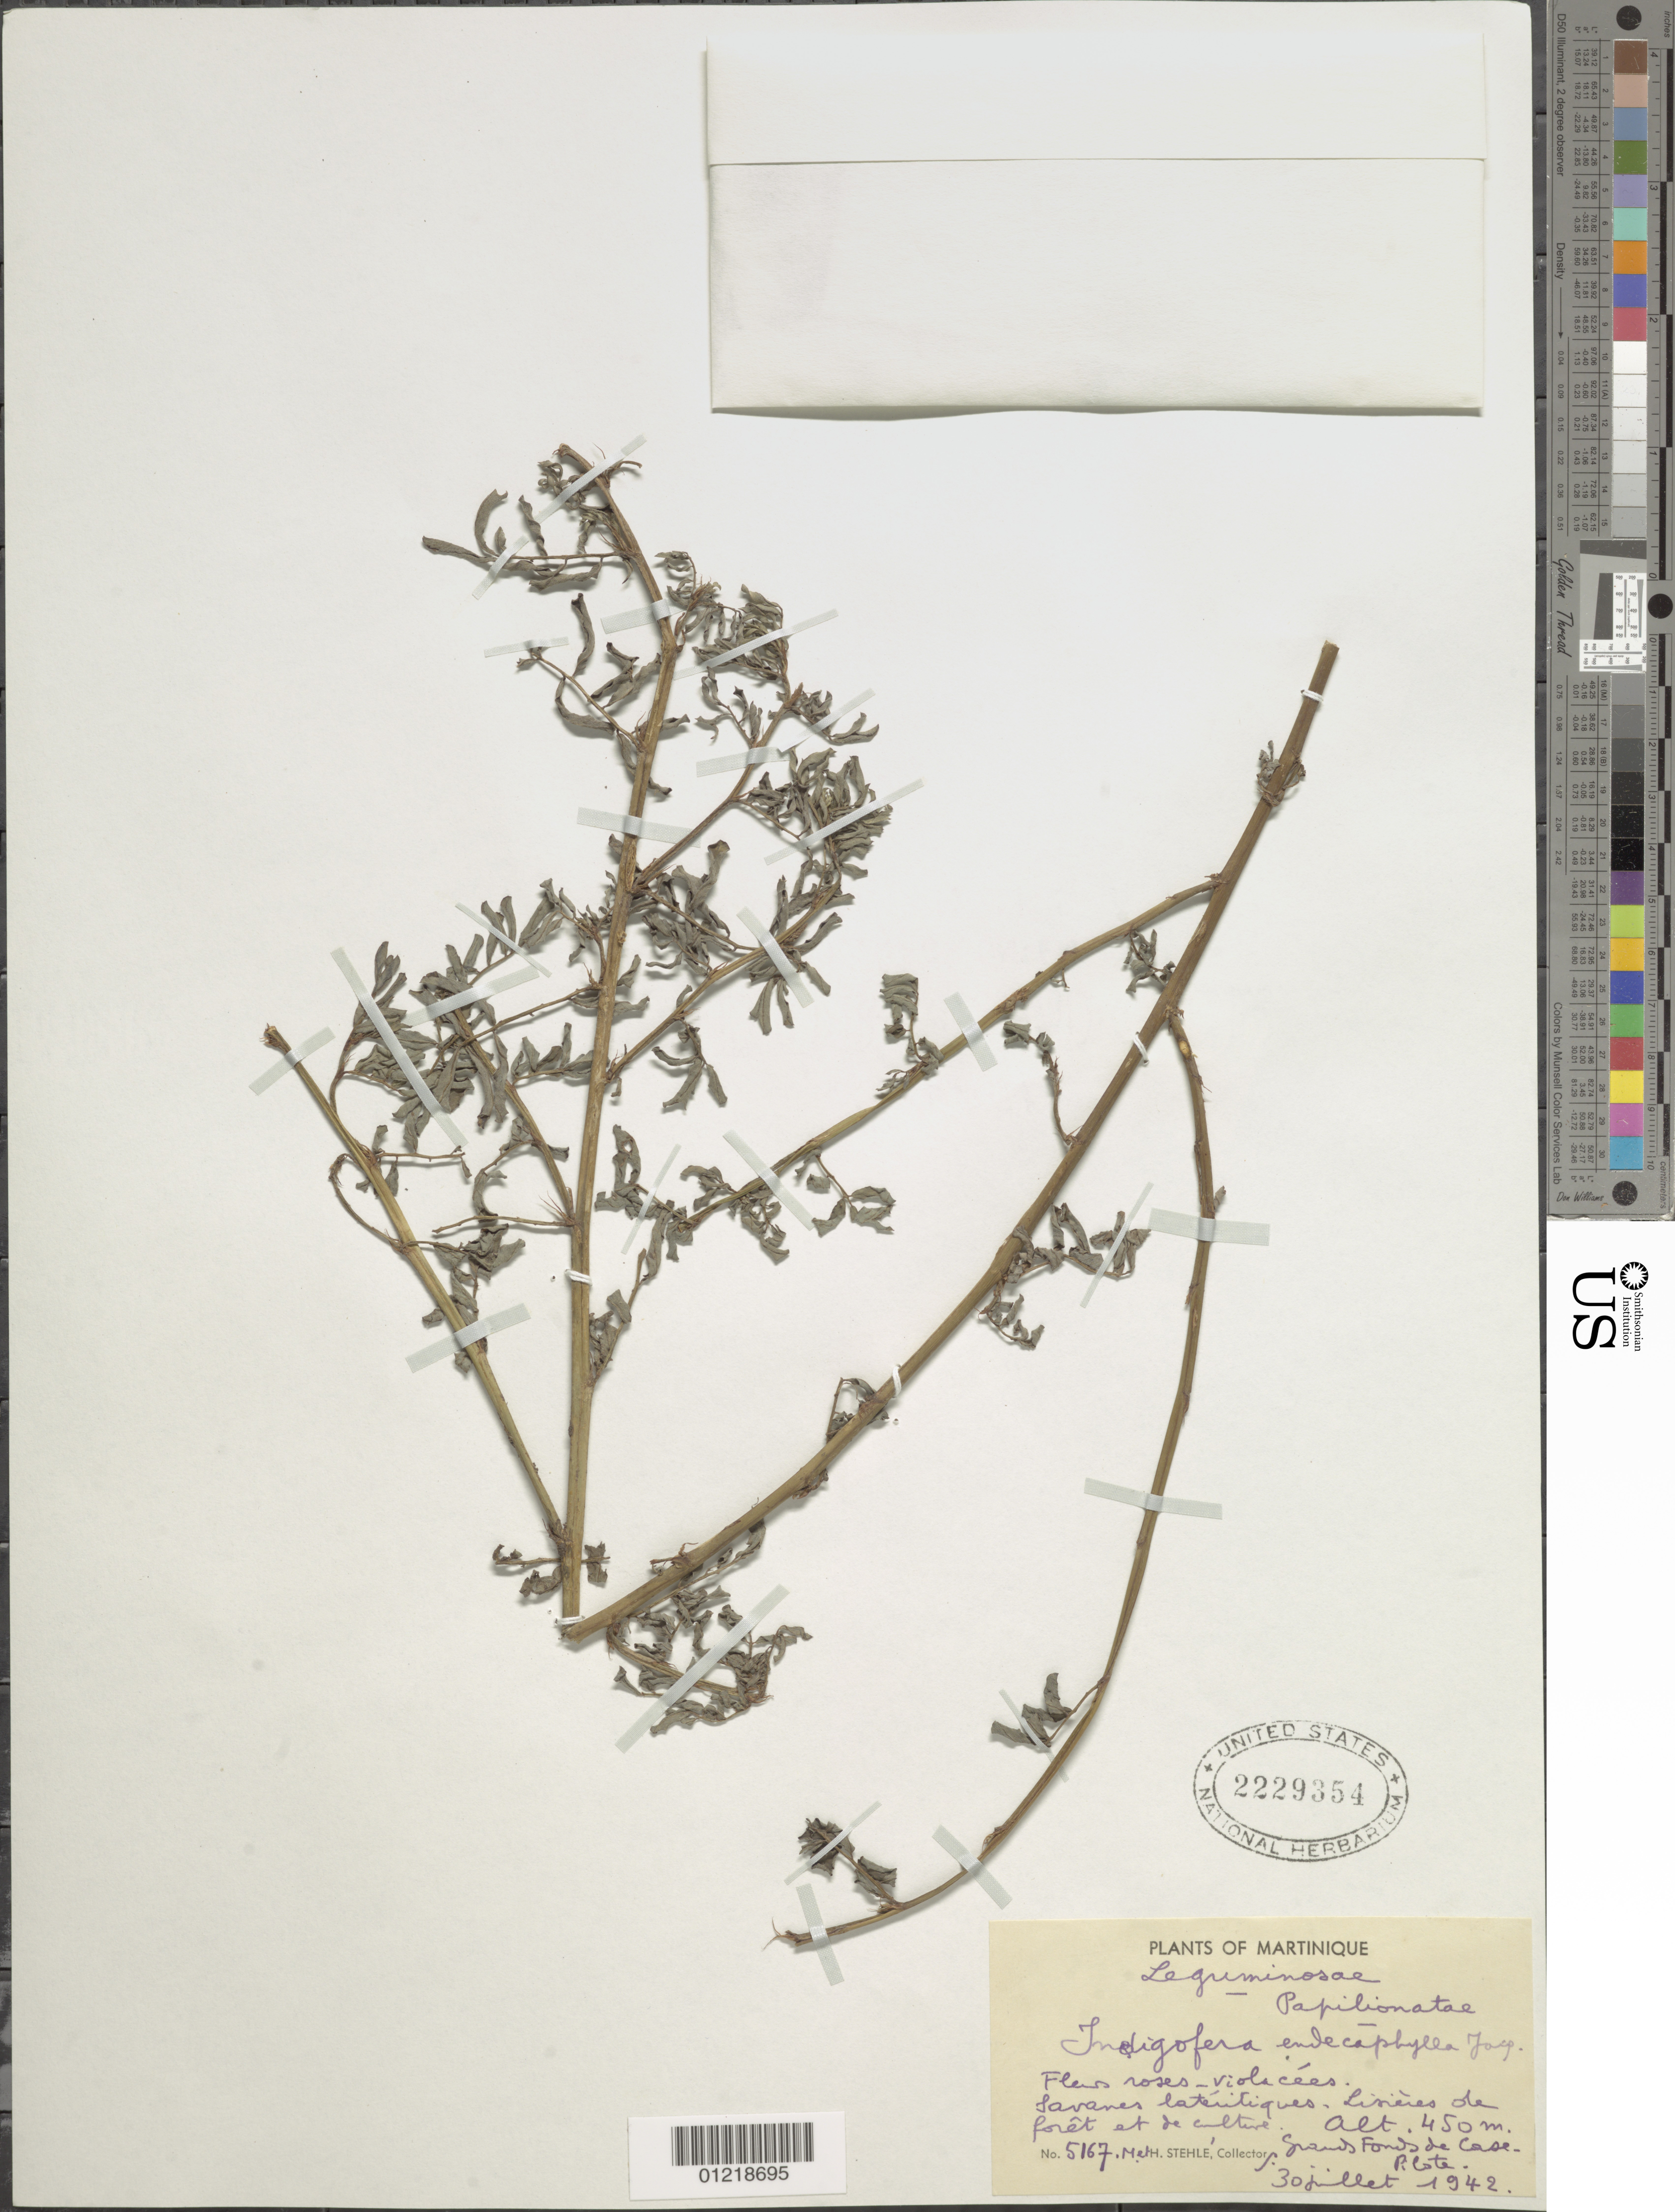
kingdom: Plantae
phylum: Tracheophyta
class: Magnoliopsida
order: Fabales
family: Fabaceae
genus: Indigofera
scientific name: Indigofera hendecaphylla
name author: Jacq.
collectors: H. Stehlé & M. Stehlé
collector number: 5167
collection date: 1942-07-30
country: Martinique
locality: Grand Fords de Case-Pilote.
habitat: Savanes latéritiques. Lisières de forêt et de cultive.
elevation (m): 450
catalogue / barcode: US 2229354